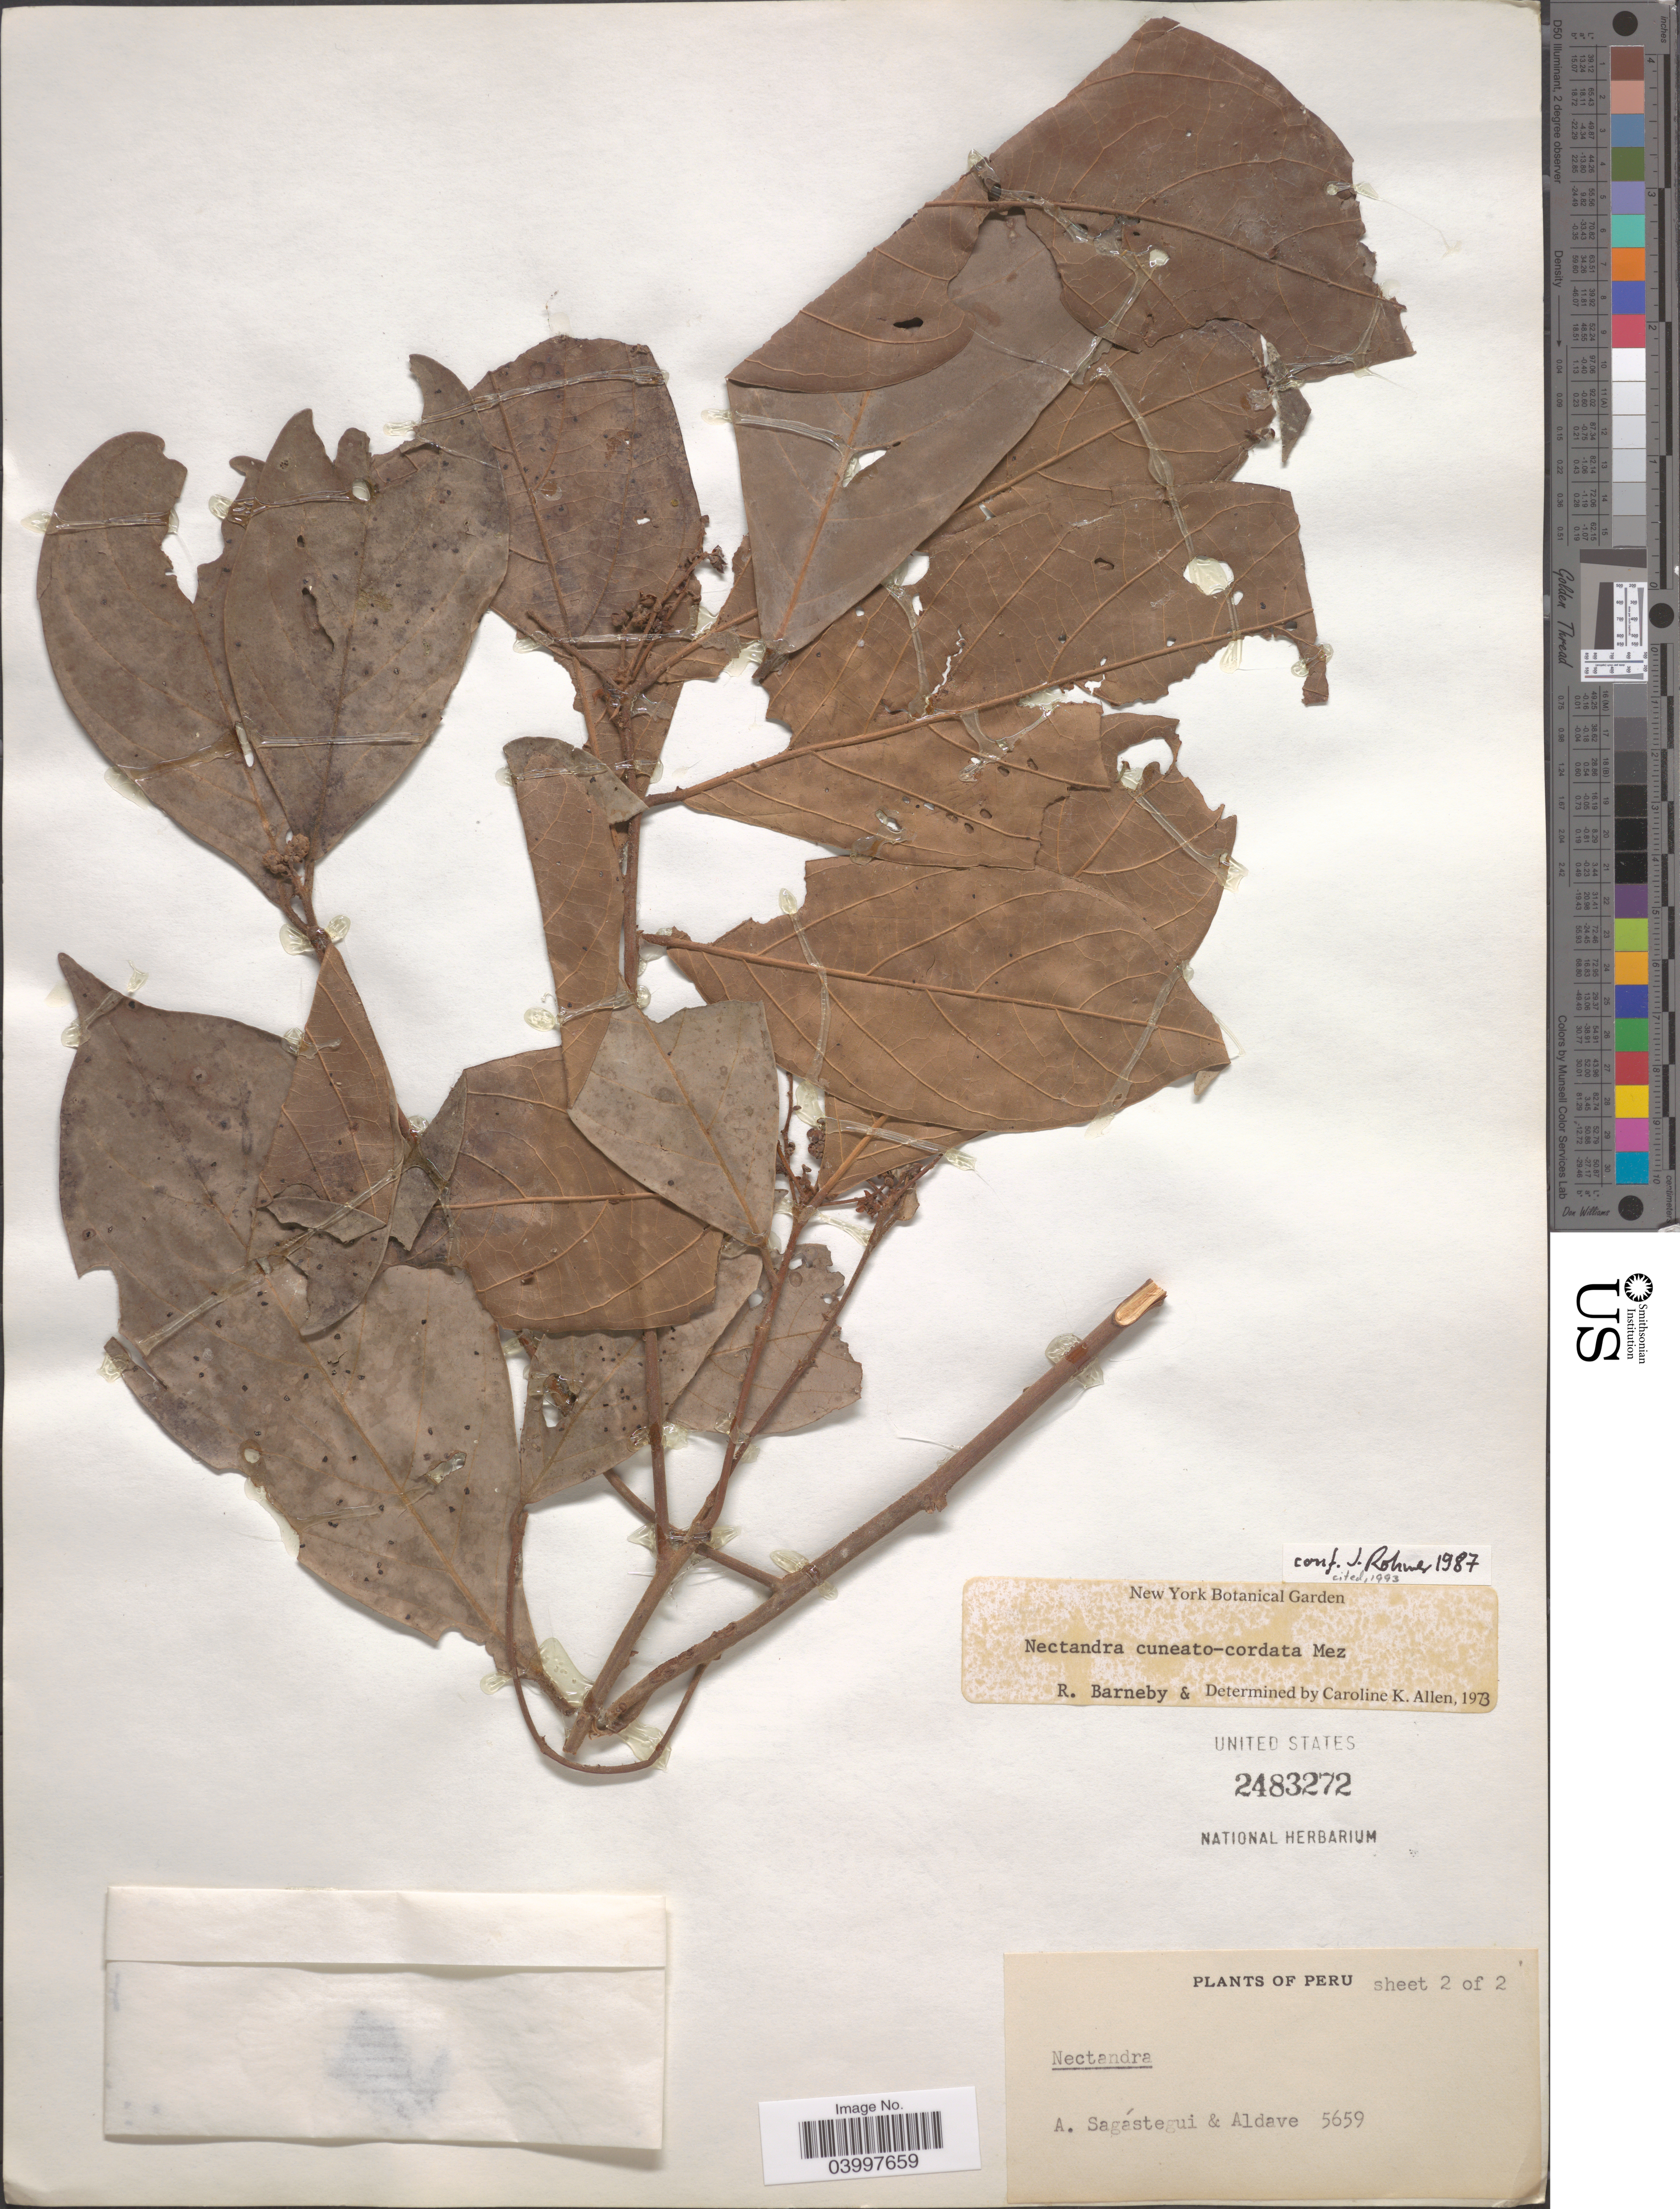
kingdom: Plantae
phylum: Tracheophyta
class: Magnoliopsida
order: Laurales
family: Lauraceae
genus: Nectandra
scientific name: Nectandra cuneato-cordata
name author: Mez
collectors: A. Sagástequi & A. Aldave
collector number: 5659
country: Peru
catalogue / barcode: US 2483272